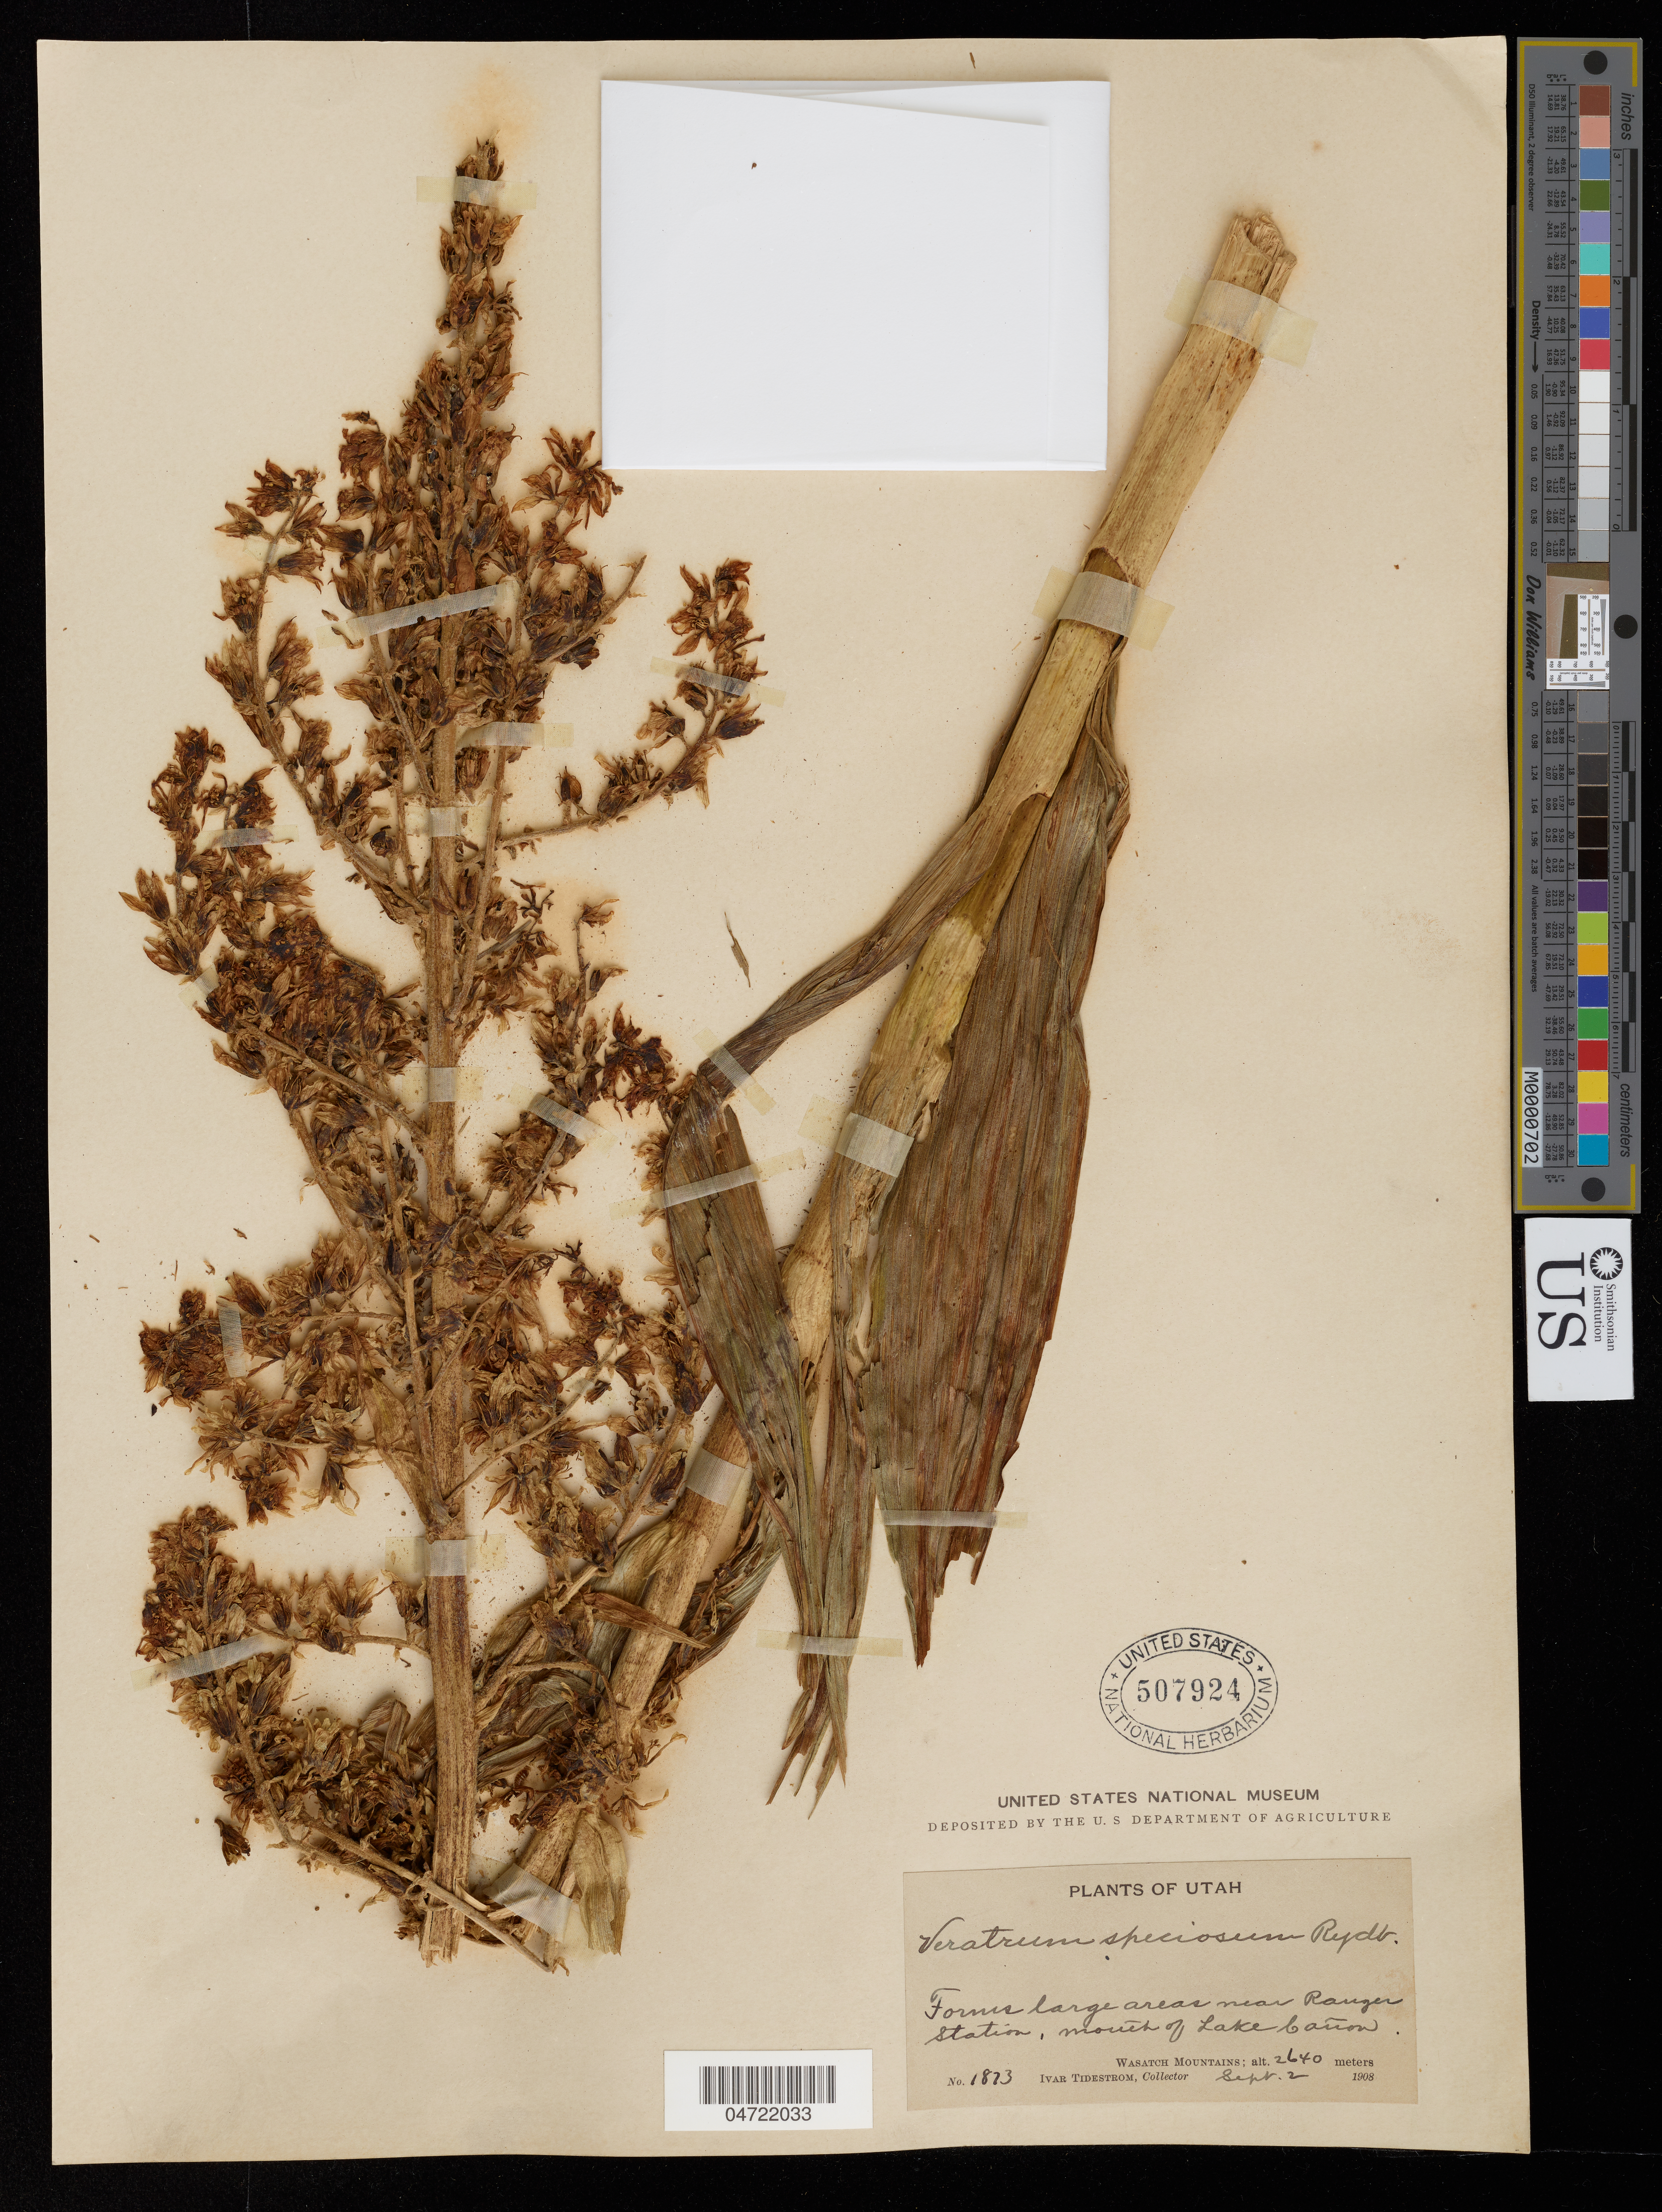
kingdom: Plantae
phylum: Tracheophyta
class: Liliopsida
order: Liliales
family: Melanthiaceae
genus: Veratrum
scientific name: Veratrum speciosum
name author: Rydb.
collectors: I. F. Tidestrom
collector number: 1873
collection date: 1908-09-02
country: United States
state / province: Utah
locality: Wasatch Mountains, near Ranger Station, mouth of Lake Canon.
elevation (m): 2640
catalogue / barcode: US 507924